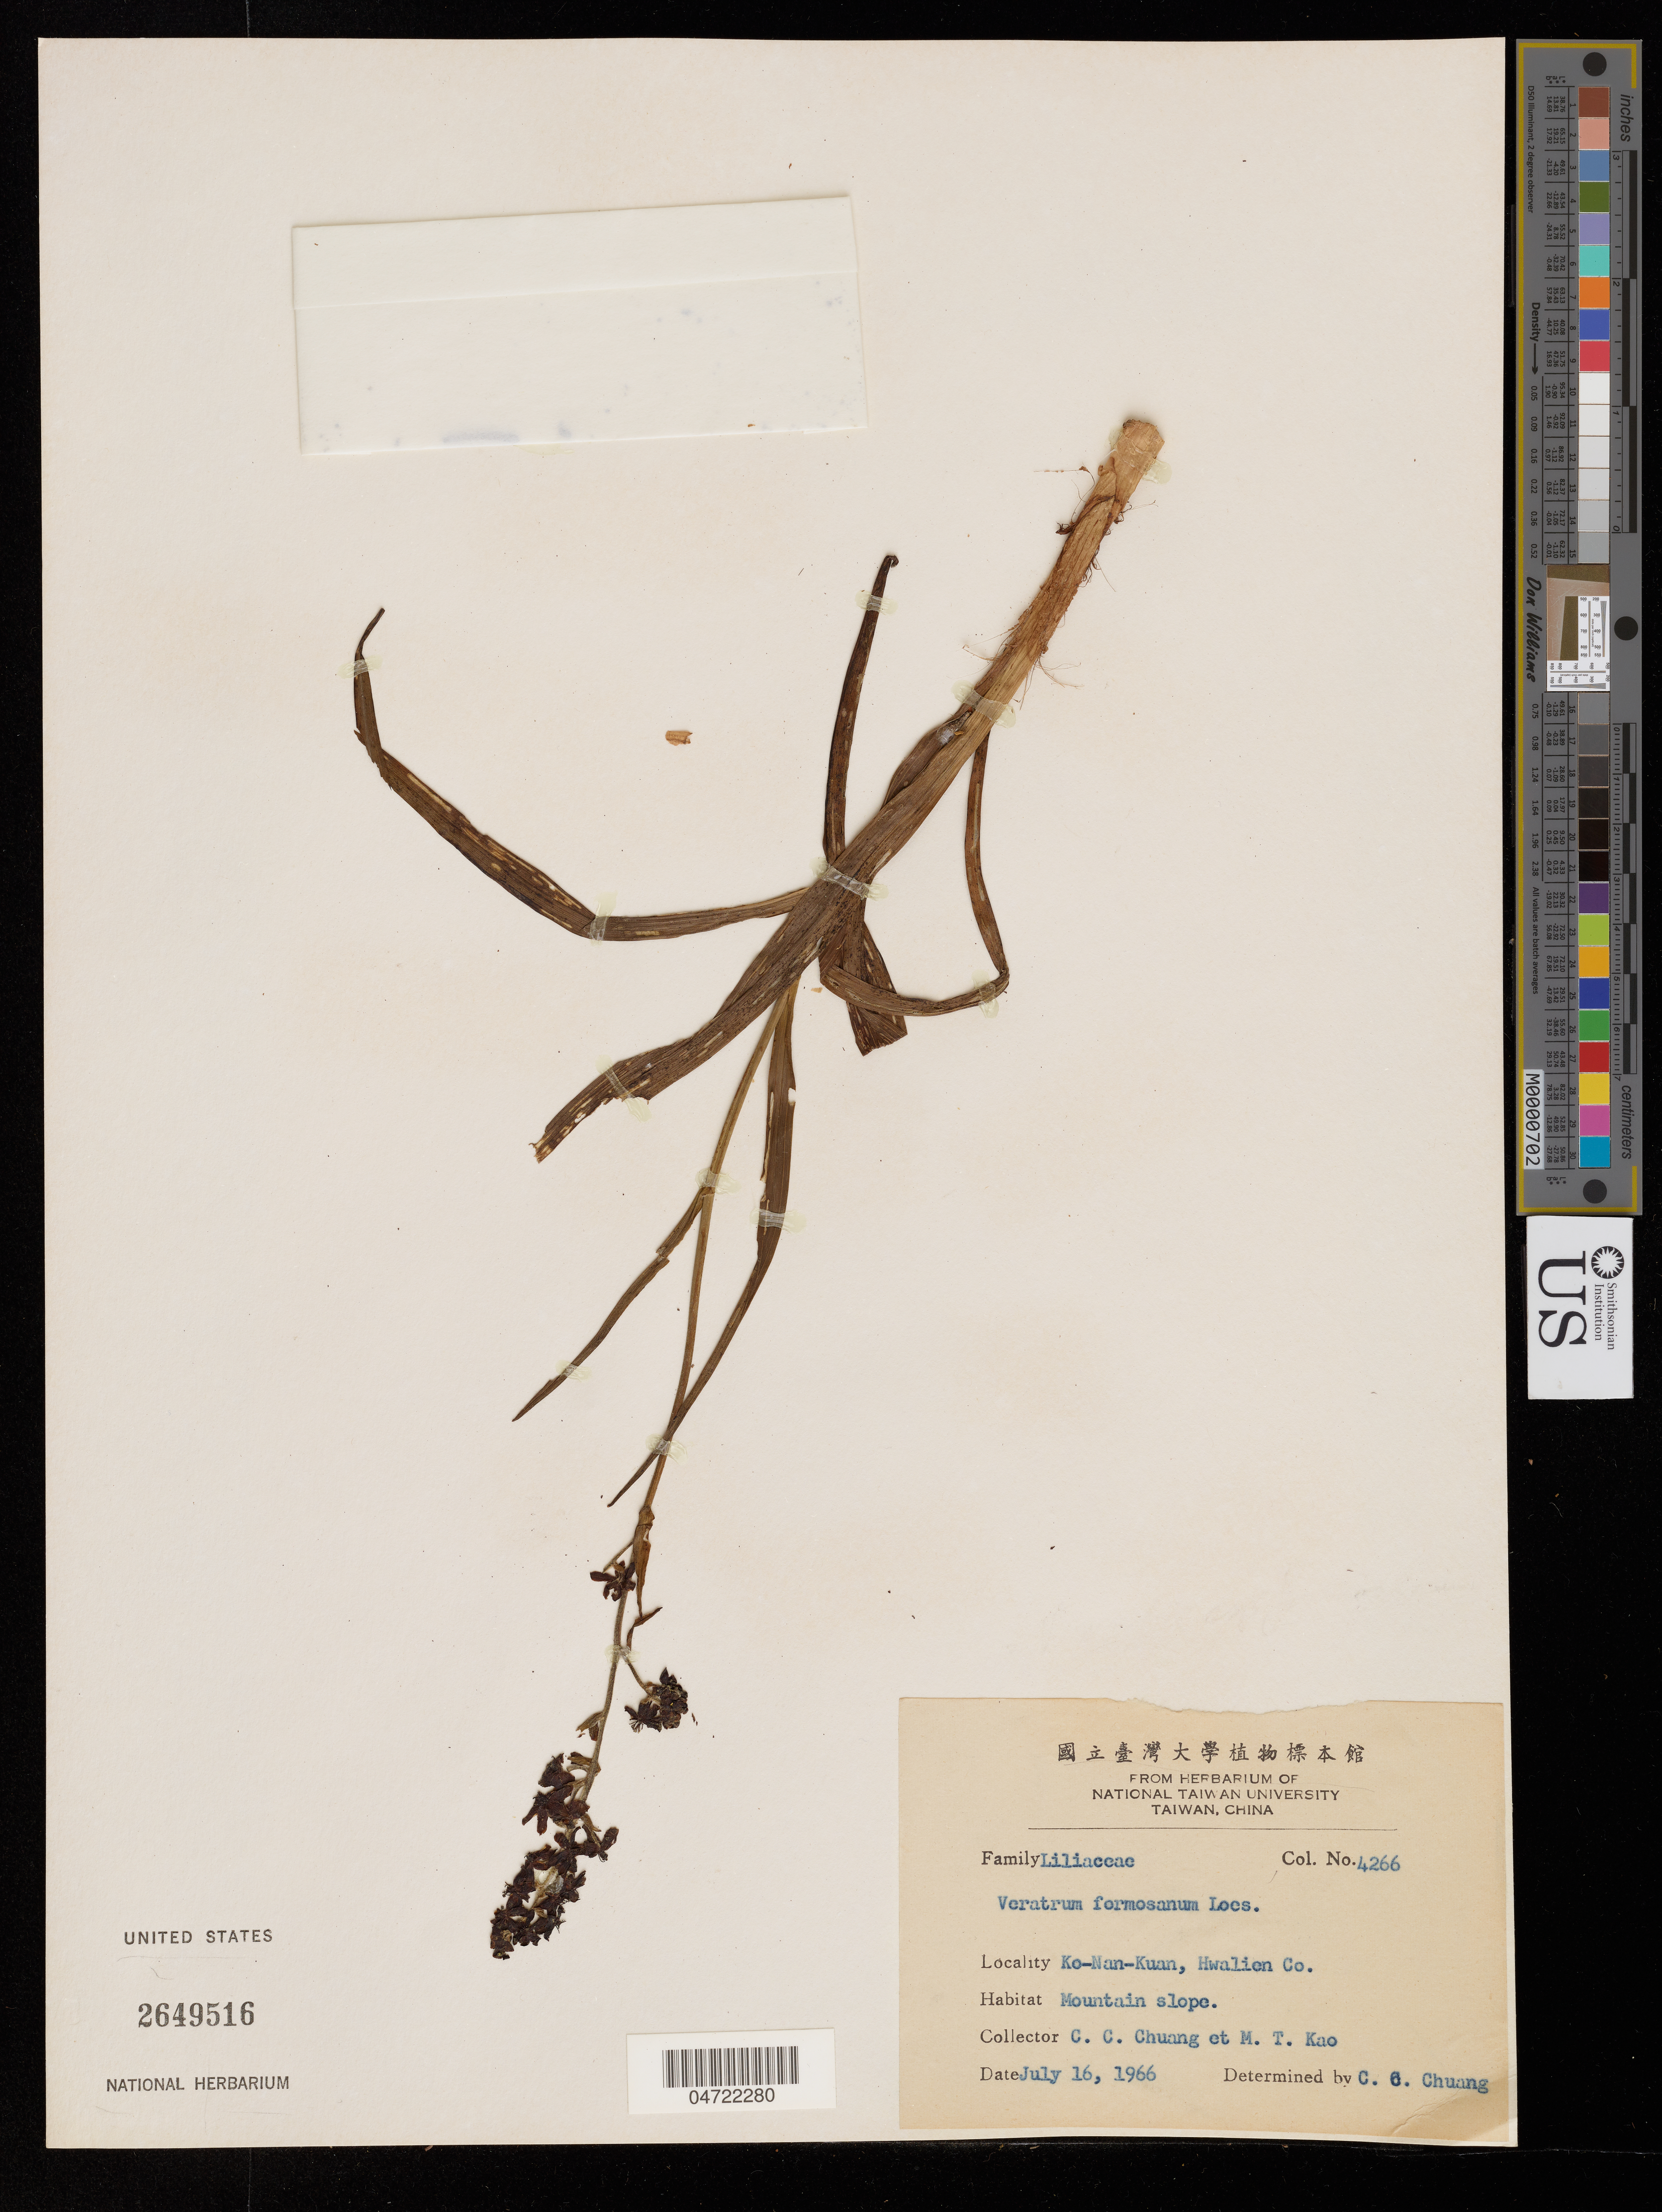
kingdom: Plantae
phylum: Tracheophyta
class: Liliopsida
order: Liliales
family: Melanthiaceae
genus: Veratrum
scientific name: Veratrum formosanum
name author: O. Loes.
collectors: C. C. Chuang & M. T. Kao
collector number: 4266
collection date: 1966-07-16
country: Taiwan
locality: Ko-Nan-Kuan, Hwalien Co.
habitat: Mountain slope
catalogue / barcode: US 2649516